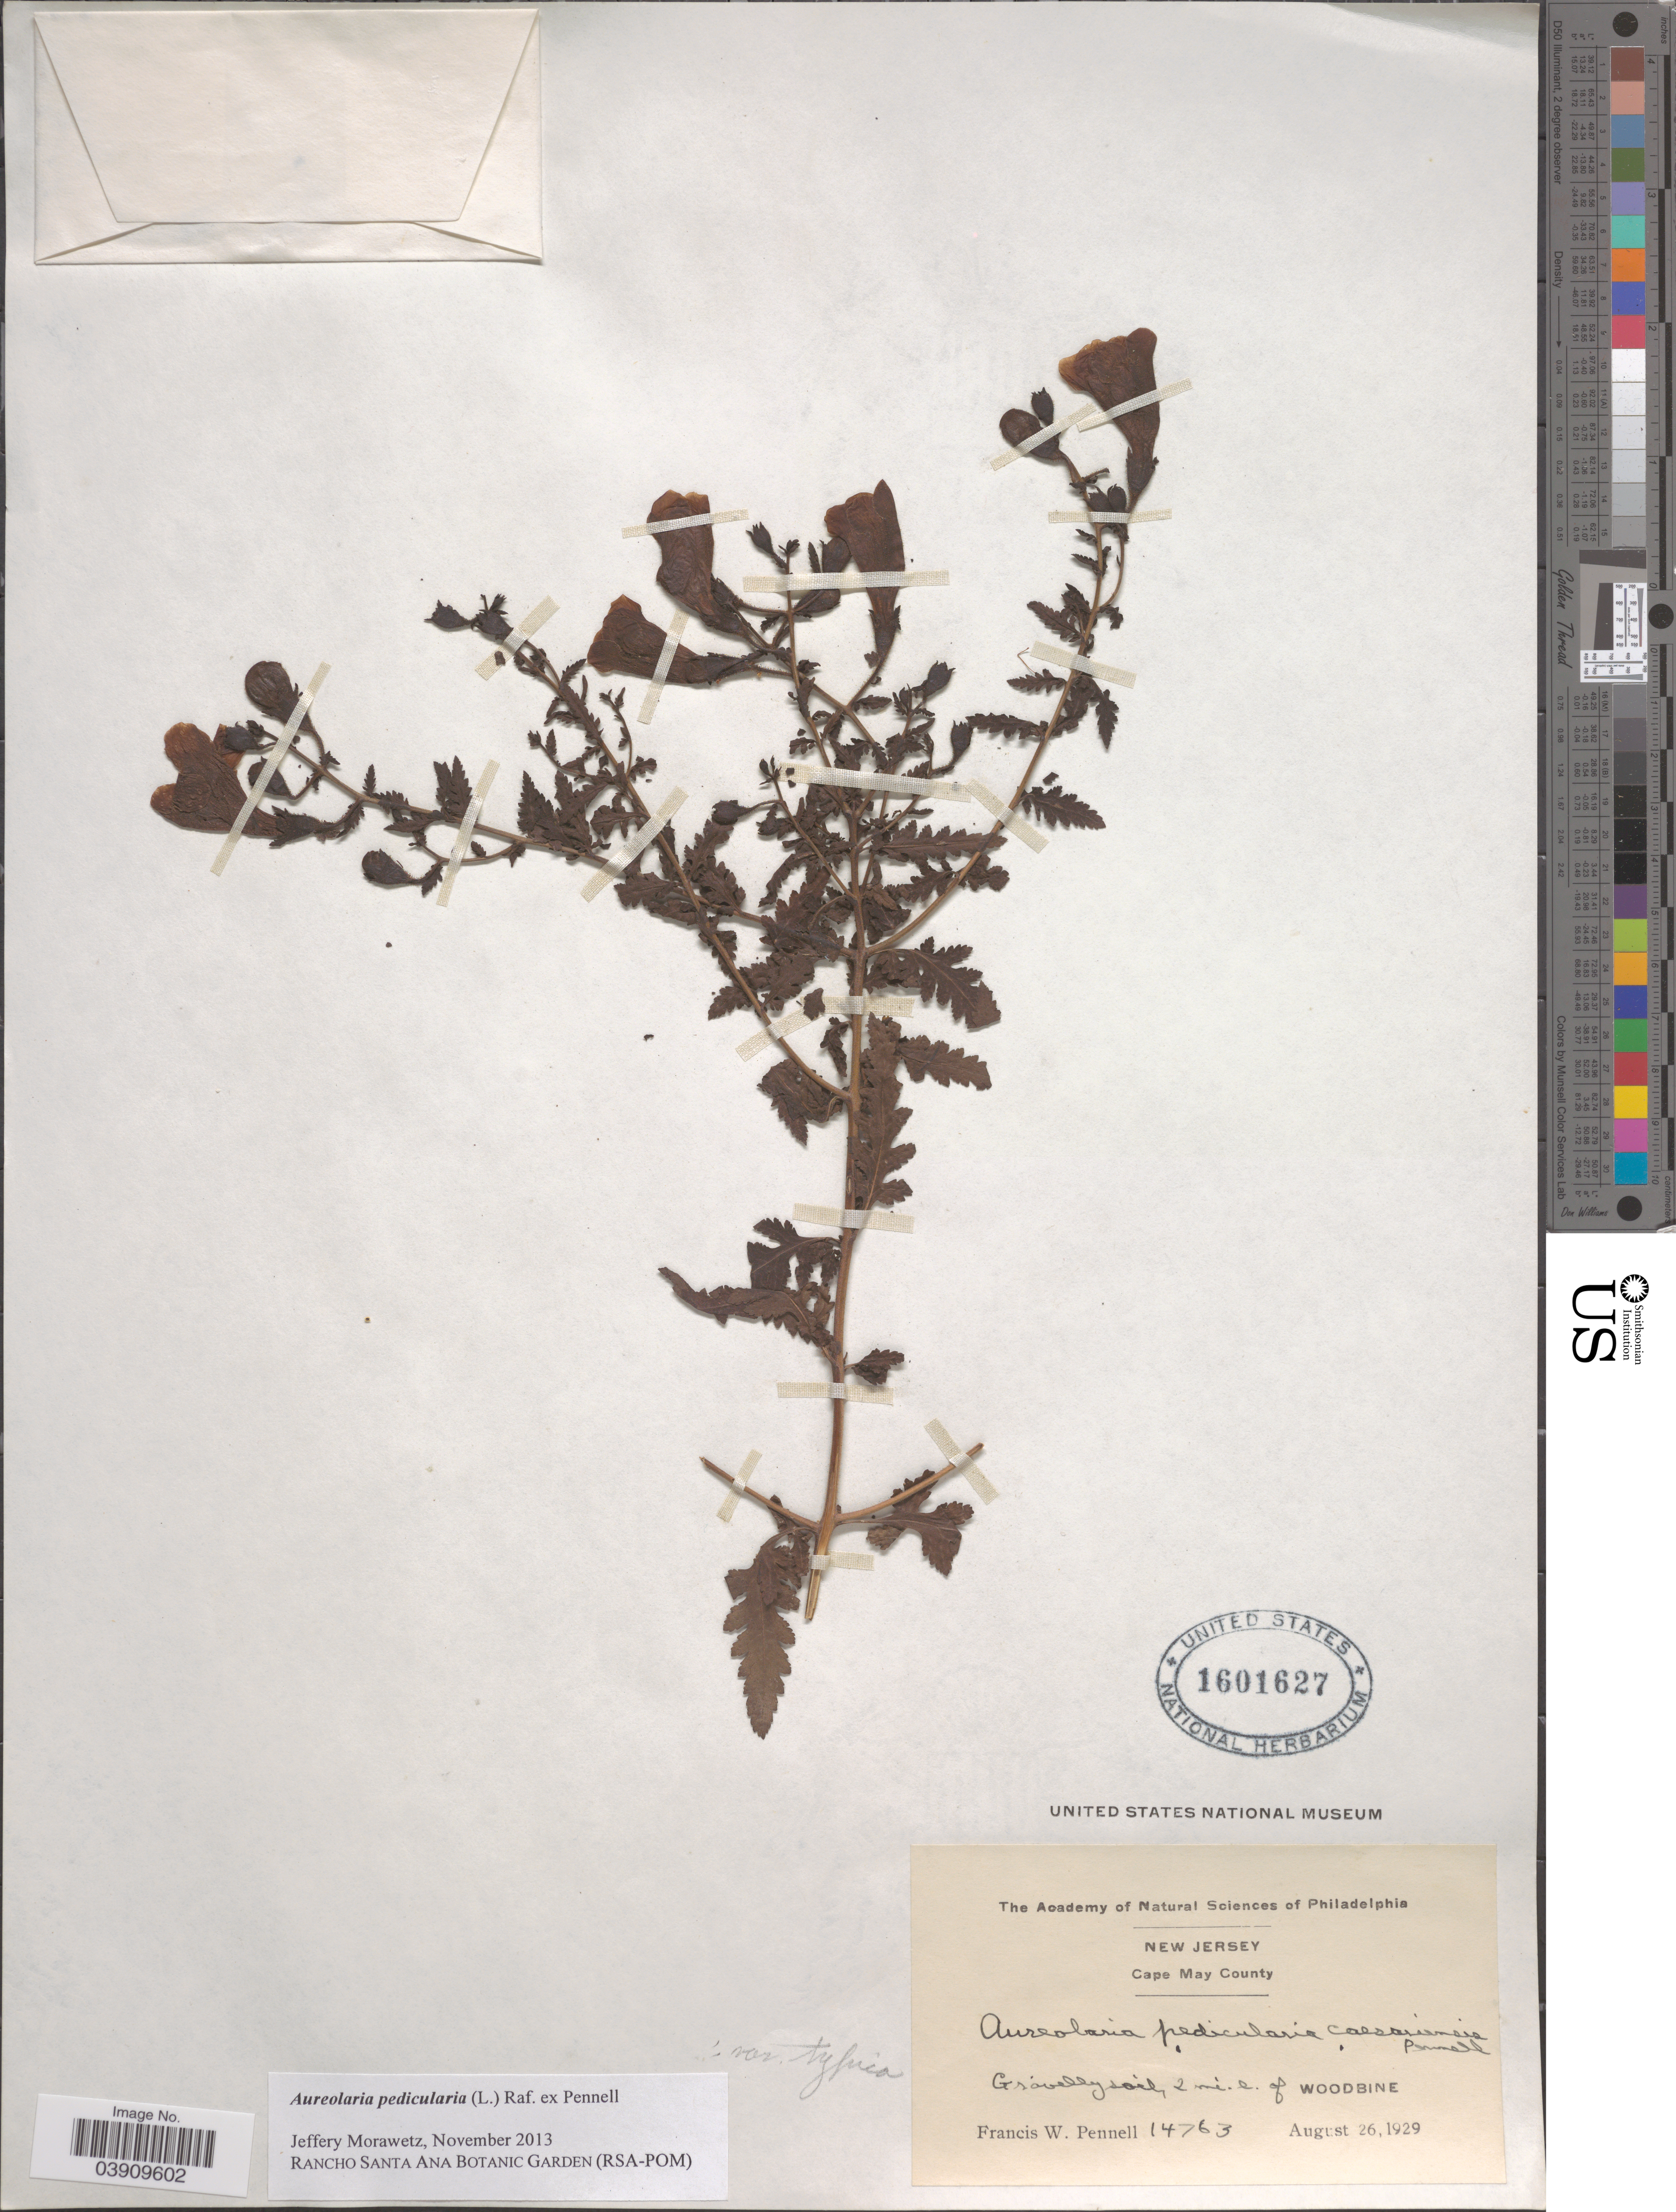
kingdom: Plantae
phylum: Tracheophyta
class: Magnoliopsida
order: Lamiales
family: Orobanchaceae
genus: Aureolaria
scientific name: Aureolaria pedicularia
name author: (L.) Raf. ex Farw.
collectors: F. W. Pennell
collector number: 14763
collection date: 1929-08-26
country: United States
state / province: New Jersey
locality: Cape May County. 2 mi. e. of Woodbine.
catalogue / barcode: US 1601627